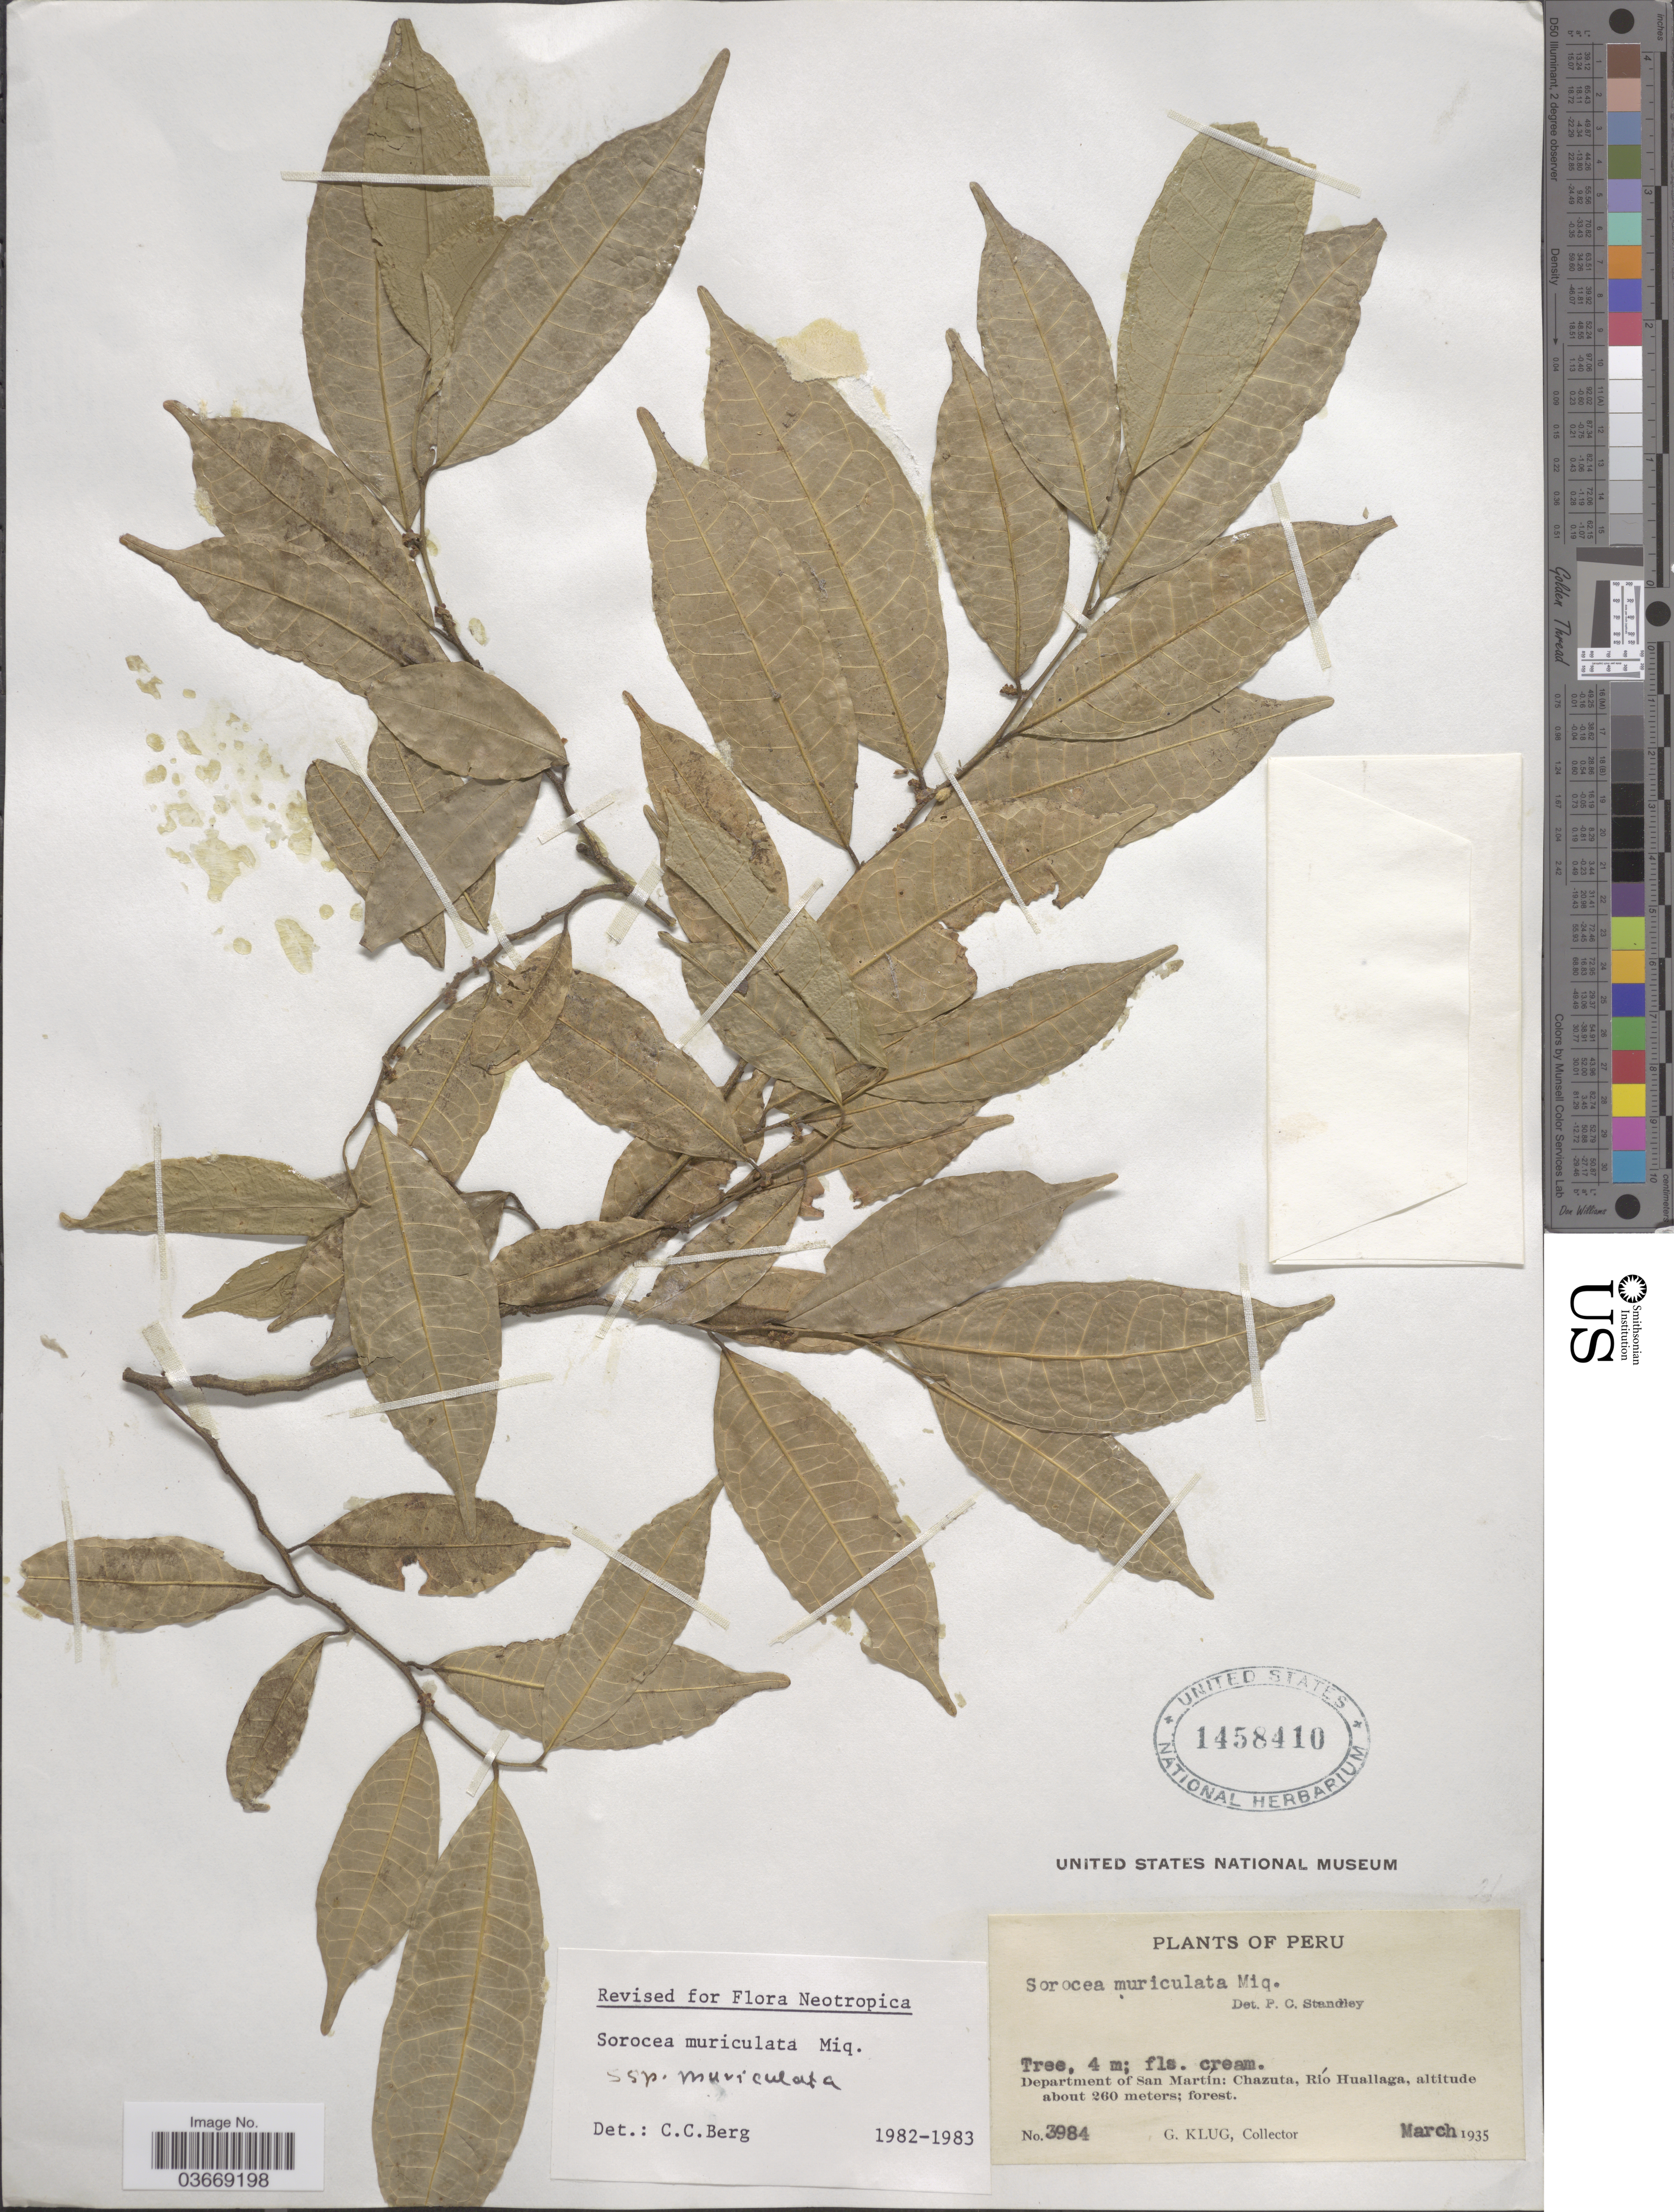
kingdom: Plantae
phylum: Tracheophyta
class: Magnoliopsida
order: Rosales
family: Moraceae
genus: Sorocea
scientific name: Sorocea muriculata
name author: Miq.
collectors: G. Klug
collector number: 3984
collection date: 1935-03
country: Peru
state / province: San Martín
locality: Department of San Martín: Chazuta, Río Huallaga.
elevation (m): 260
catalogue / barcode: US 1458410